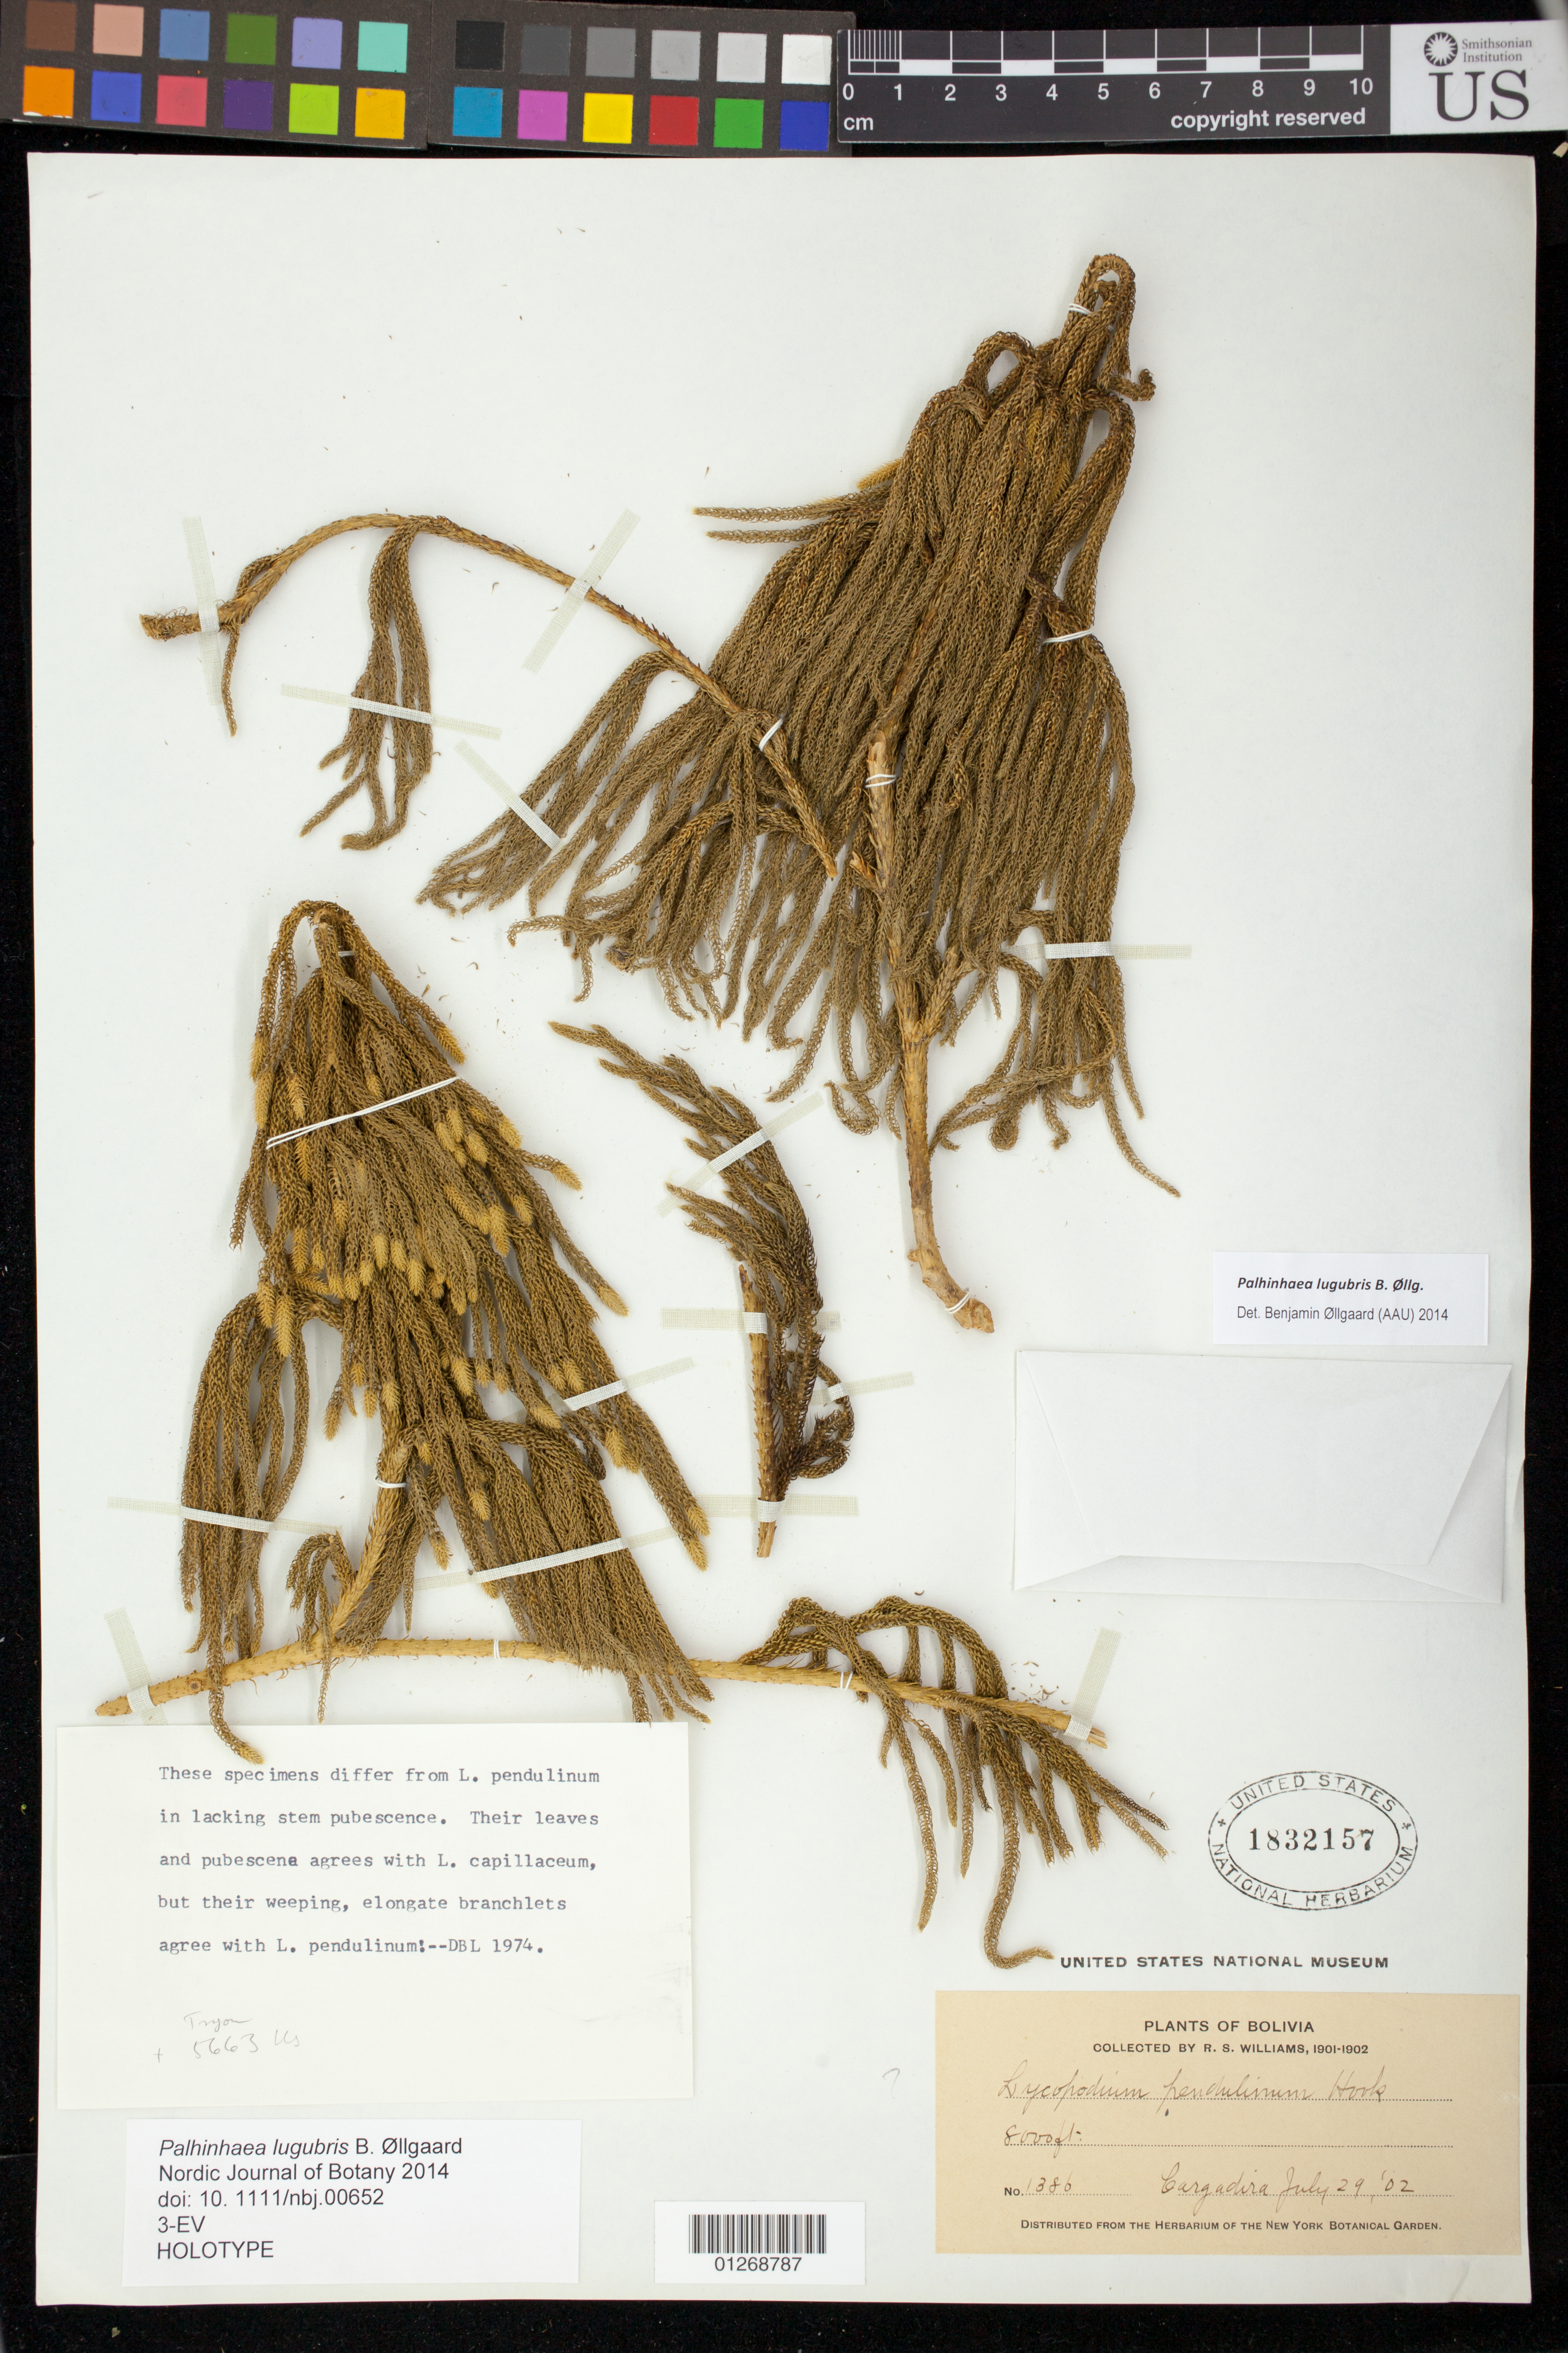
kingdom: Plantae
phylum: Tracheophyta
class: Lycopodiopsida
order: Lycopodiales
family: Lycopodiaceae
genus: Palhinhaea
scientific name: Palhinhaea lugubris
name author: B. Øllg.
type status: Isotype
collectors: R. S. Williams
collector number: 1386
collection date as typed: July 29, 1902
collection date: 1902-07-29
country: Bolivia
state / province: La Paz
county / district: Franz Tamayo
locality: Cargadira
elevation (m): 2438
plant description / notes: Protologue cites holotype at NY; US specimen is annotated as "holotype" (erroneously, B. Oellgaard, pers. email to JKB, July 2015).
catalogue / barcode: US 1832157